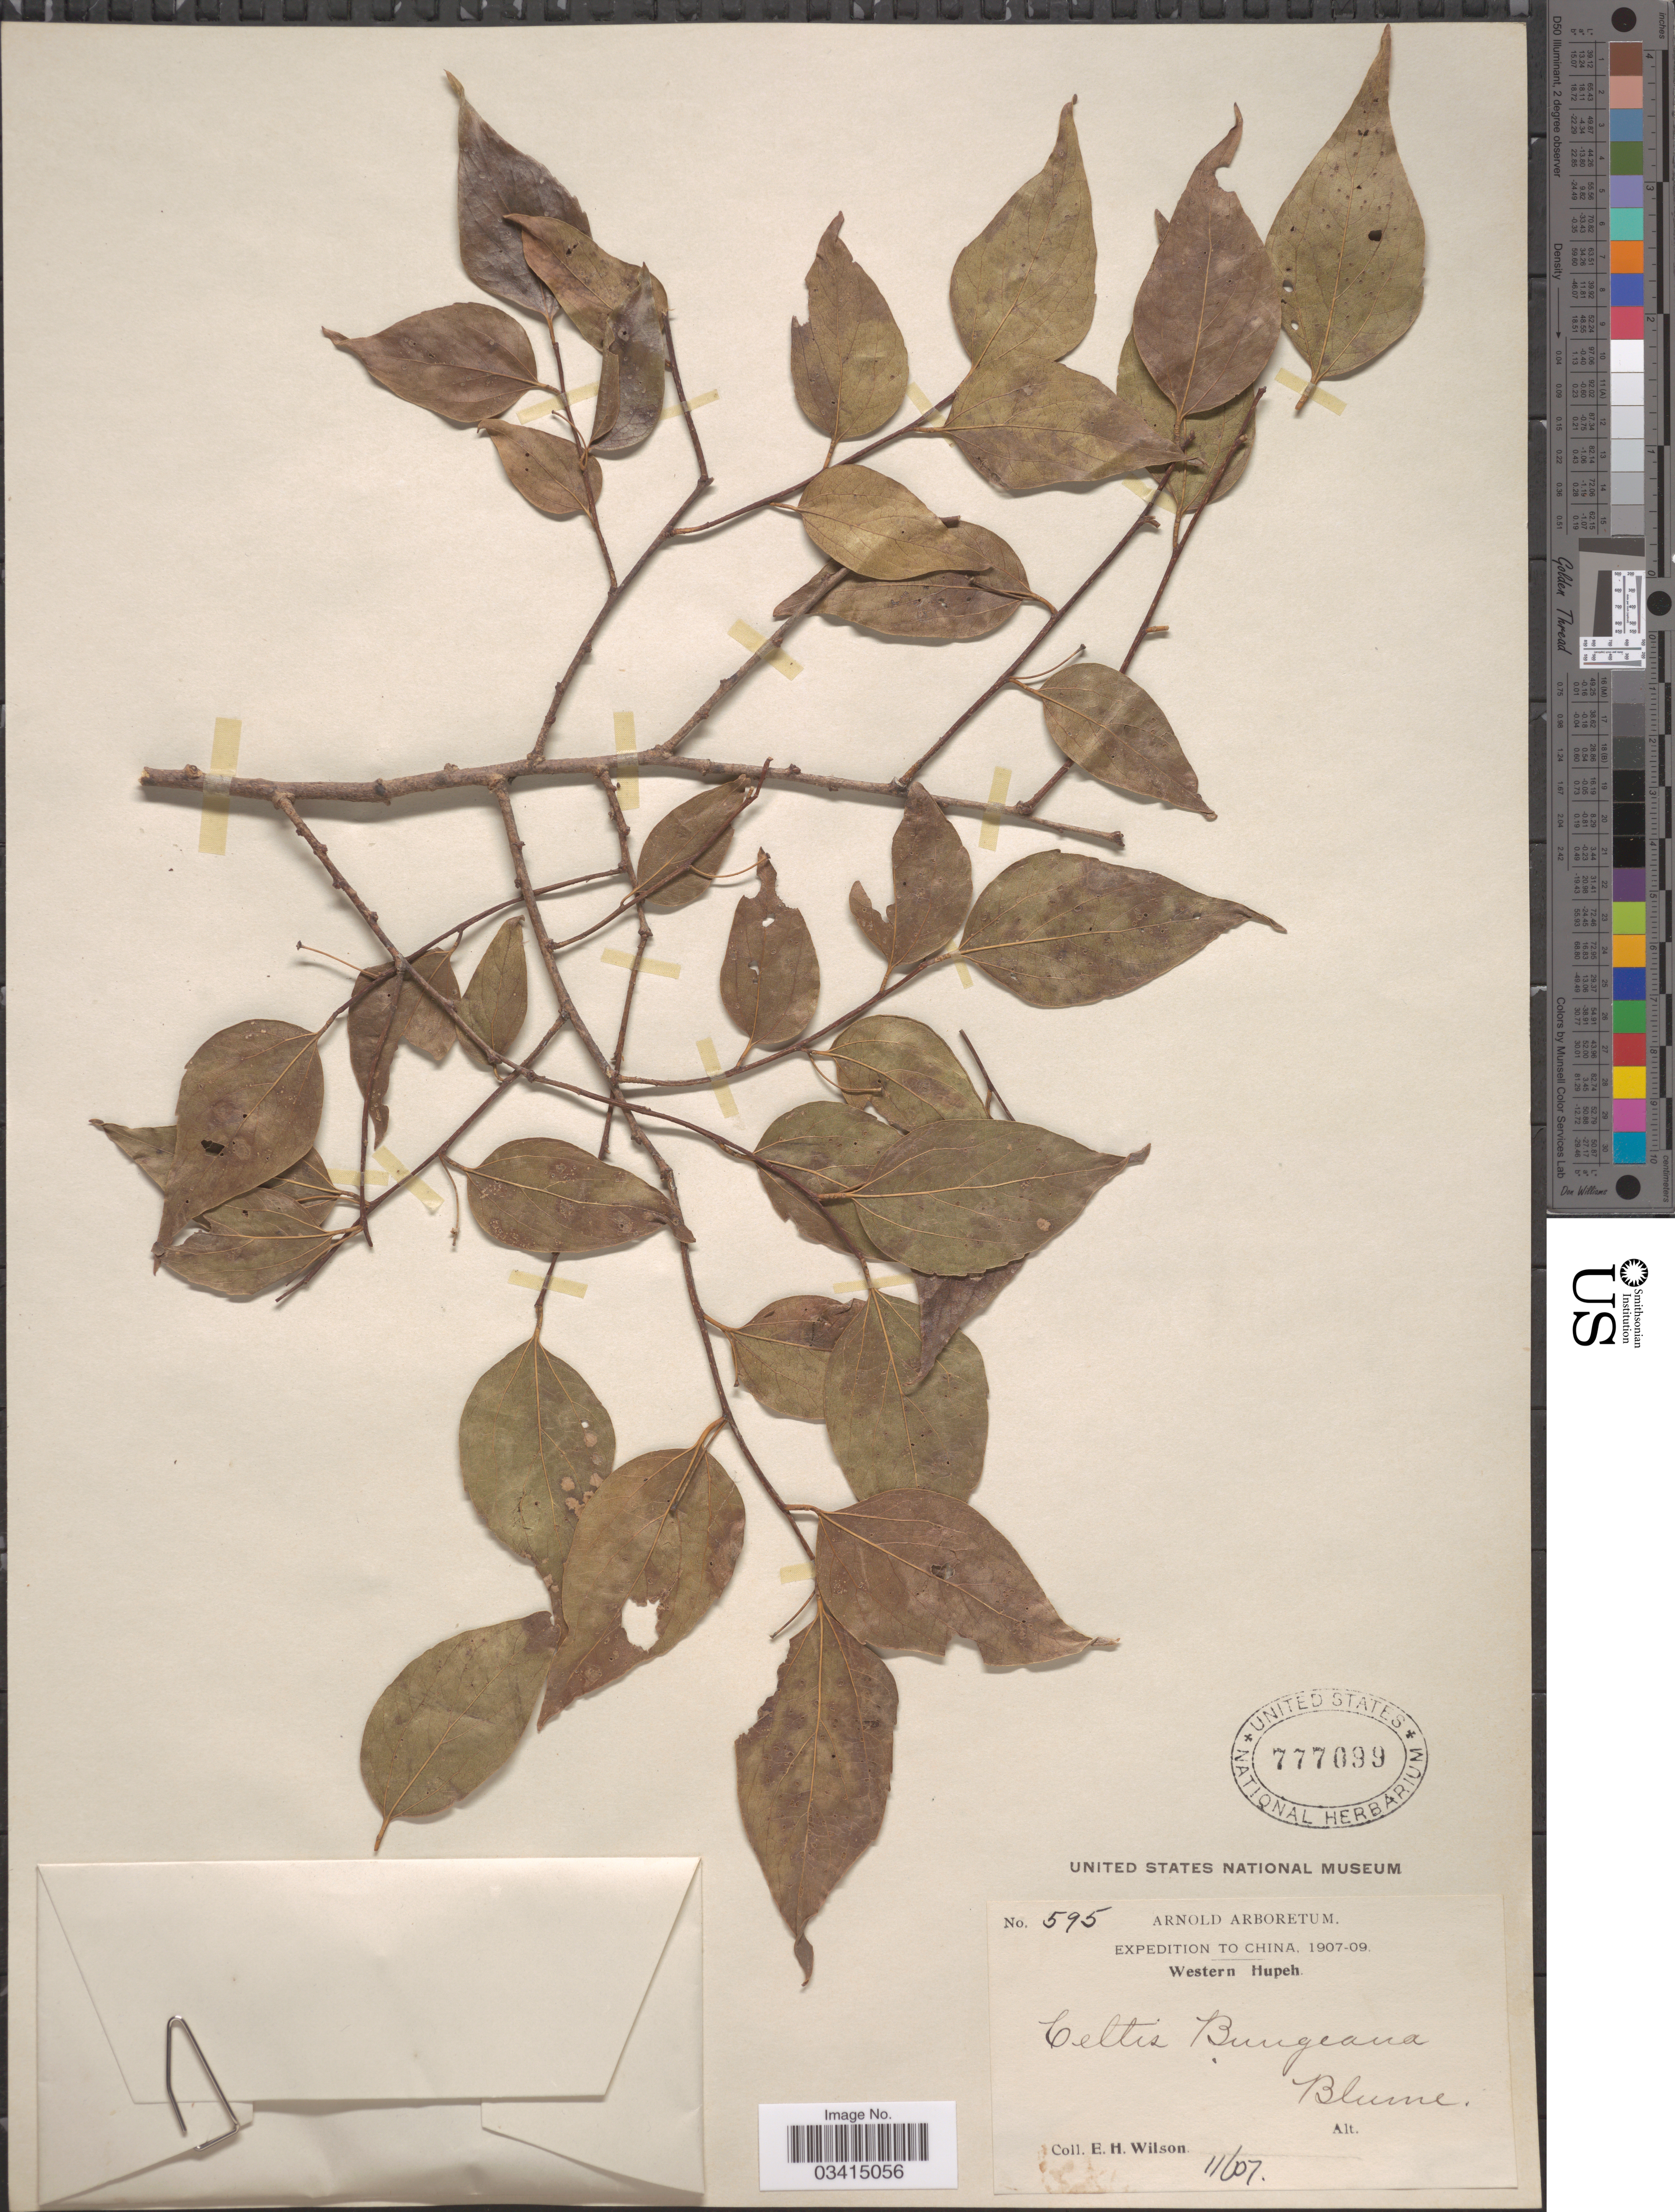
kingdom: Plantae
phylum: Tracheophyta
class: Magnoliopsida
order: Rosales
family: Cannabaceae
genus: Celtis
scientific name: Celtis bungeana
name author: Blume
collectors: E. Wilson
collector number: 595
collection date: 1907-11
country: China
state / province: Hubei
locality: Western Hupeh.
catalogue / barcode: US 777099